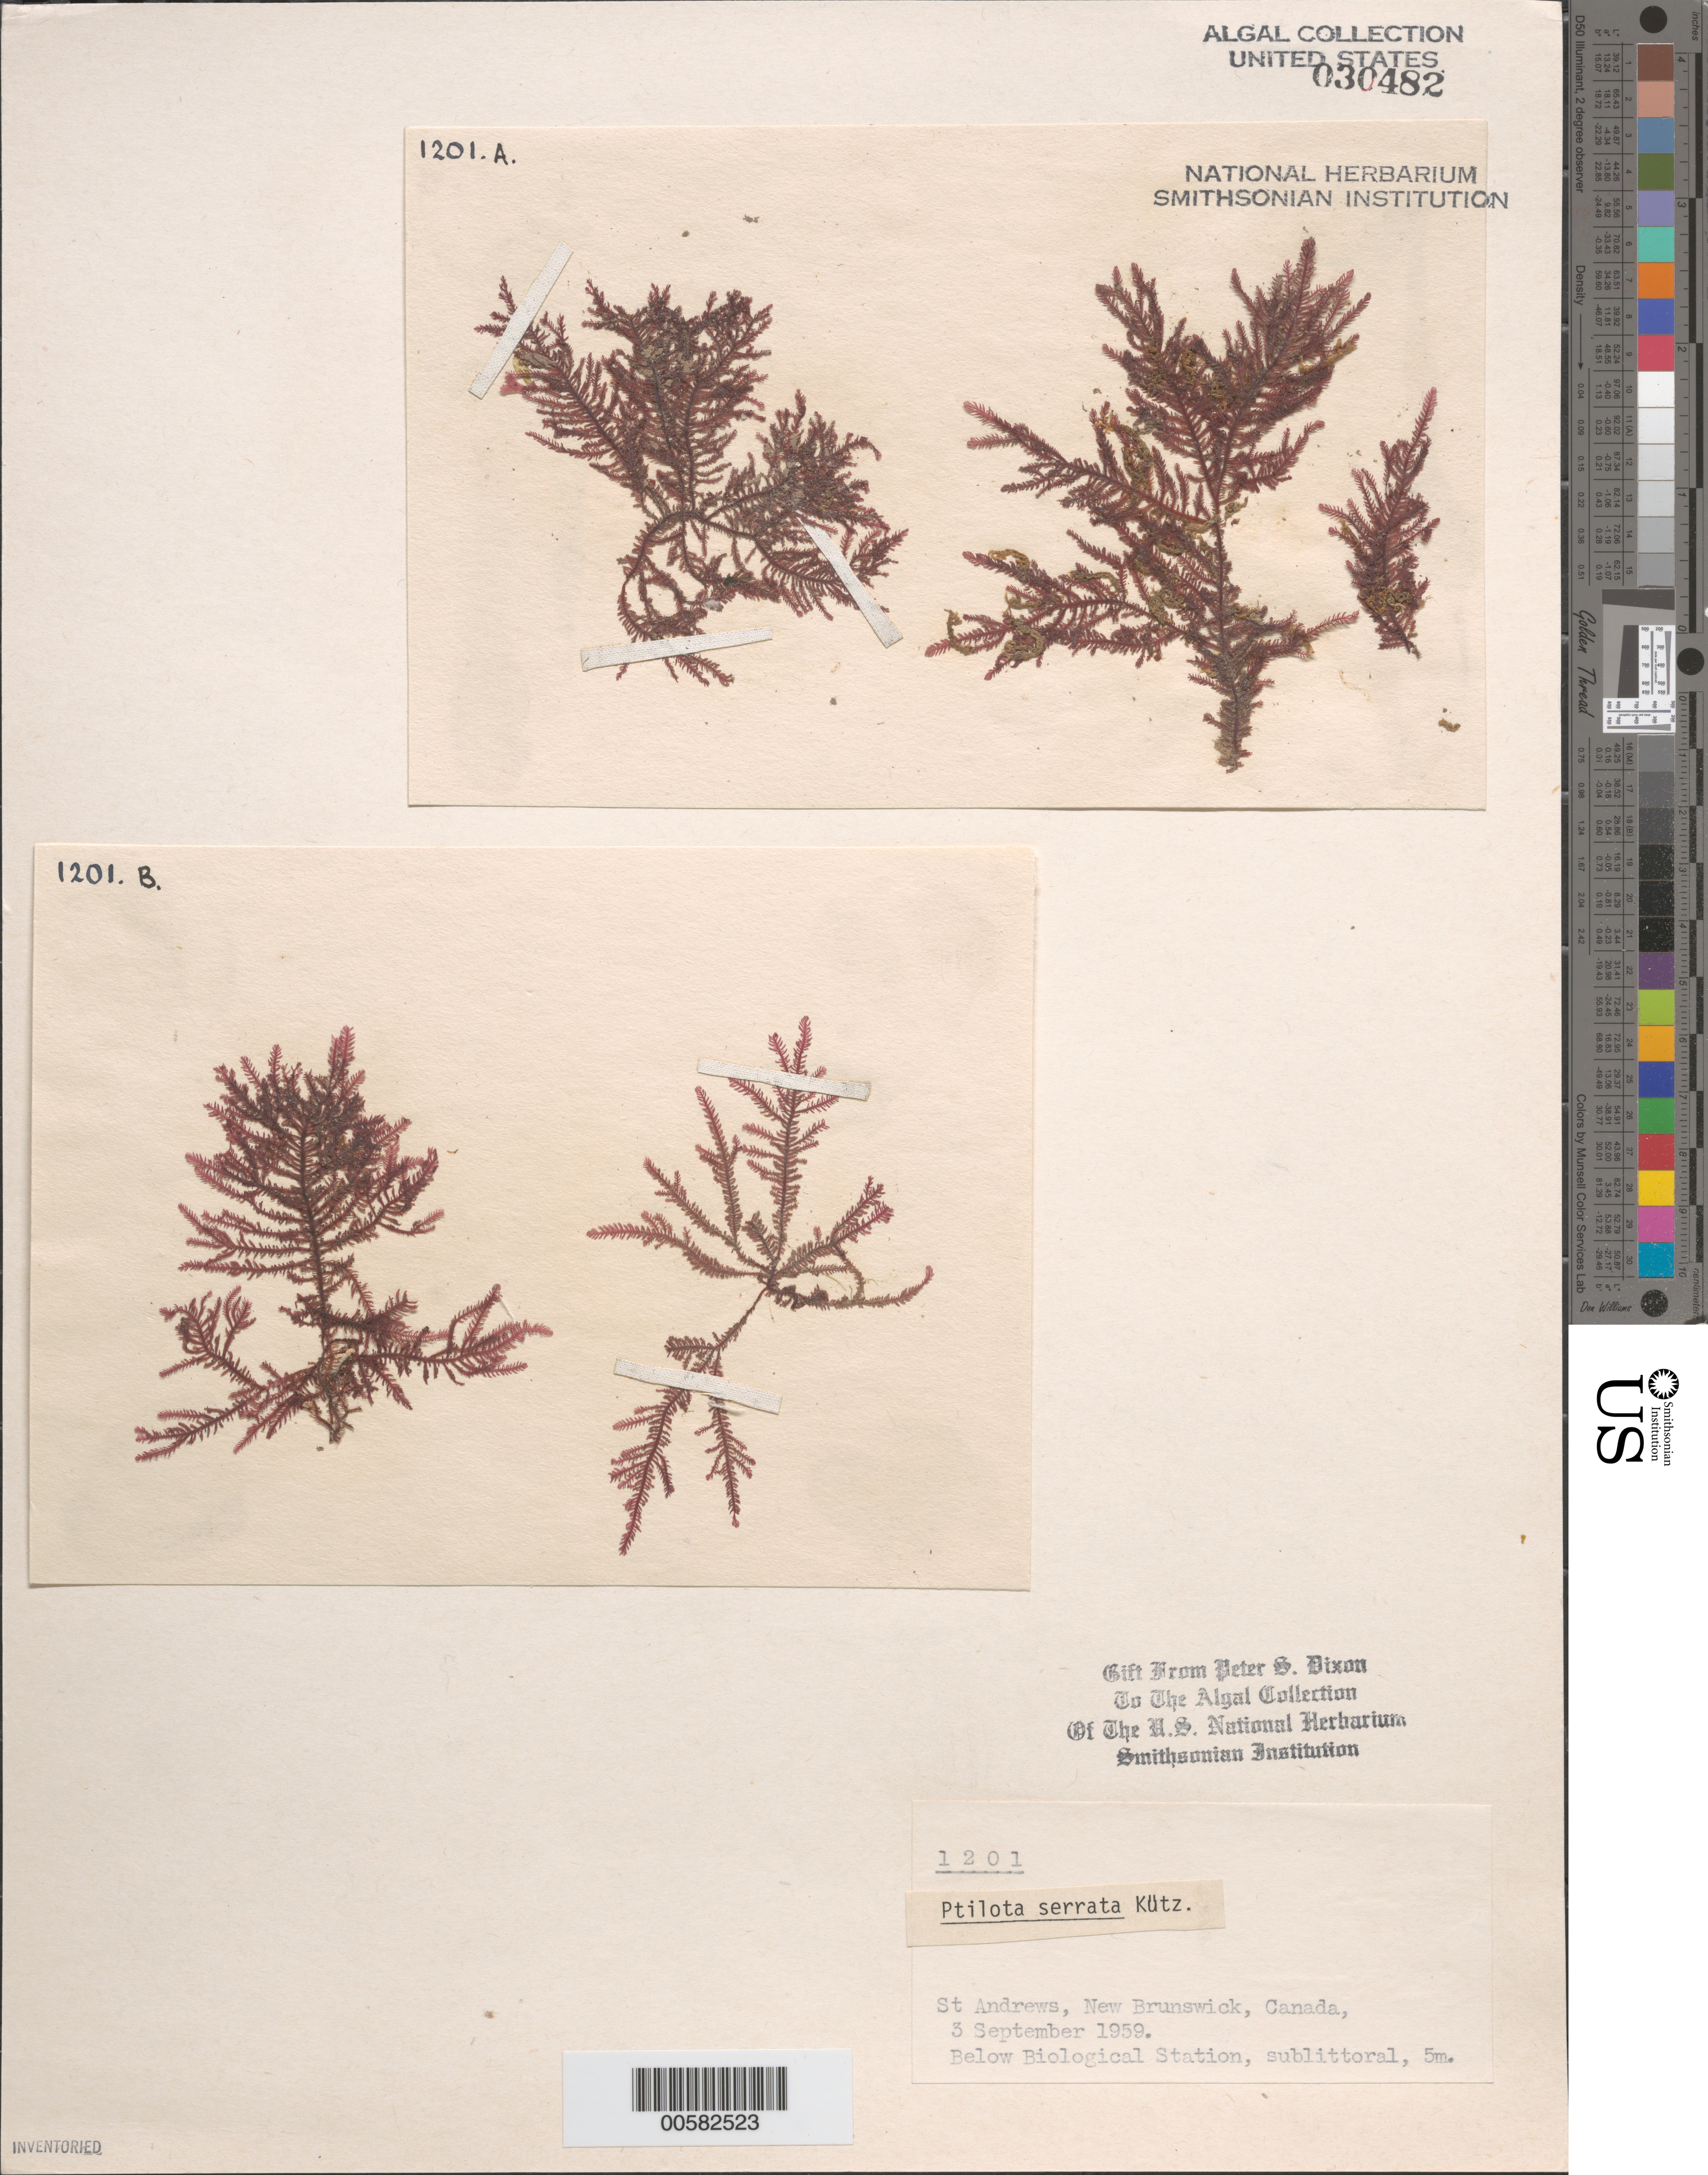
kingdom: Plantae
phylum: Rhodophyta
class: Florideophyceae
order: Ceramiales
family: Wrangeliaceae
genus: Ptilota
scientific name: Ptilota serrata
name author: Kützing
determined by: Dixon, P. S.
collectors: P. S. Dixon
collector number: PSD 1201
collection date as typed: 03 Sep 1959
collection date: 1959-09-03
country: Canada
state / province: New Brunswick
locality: St. andrews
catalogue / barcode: US 30482